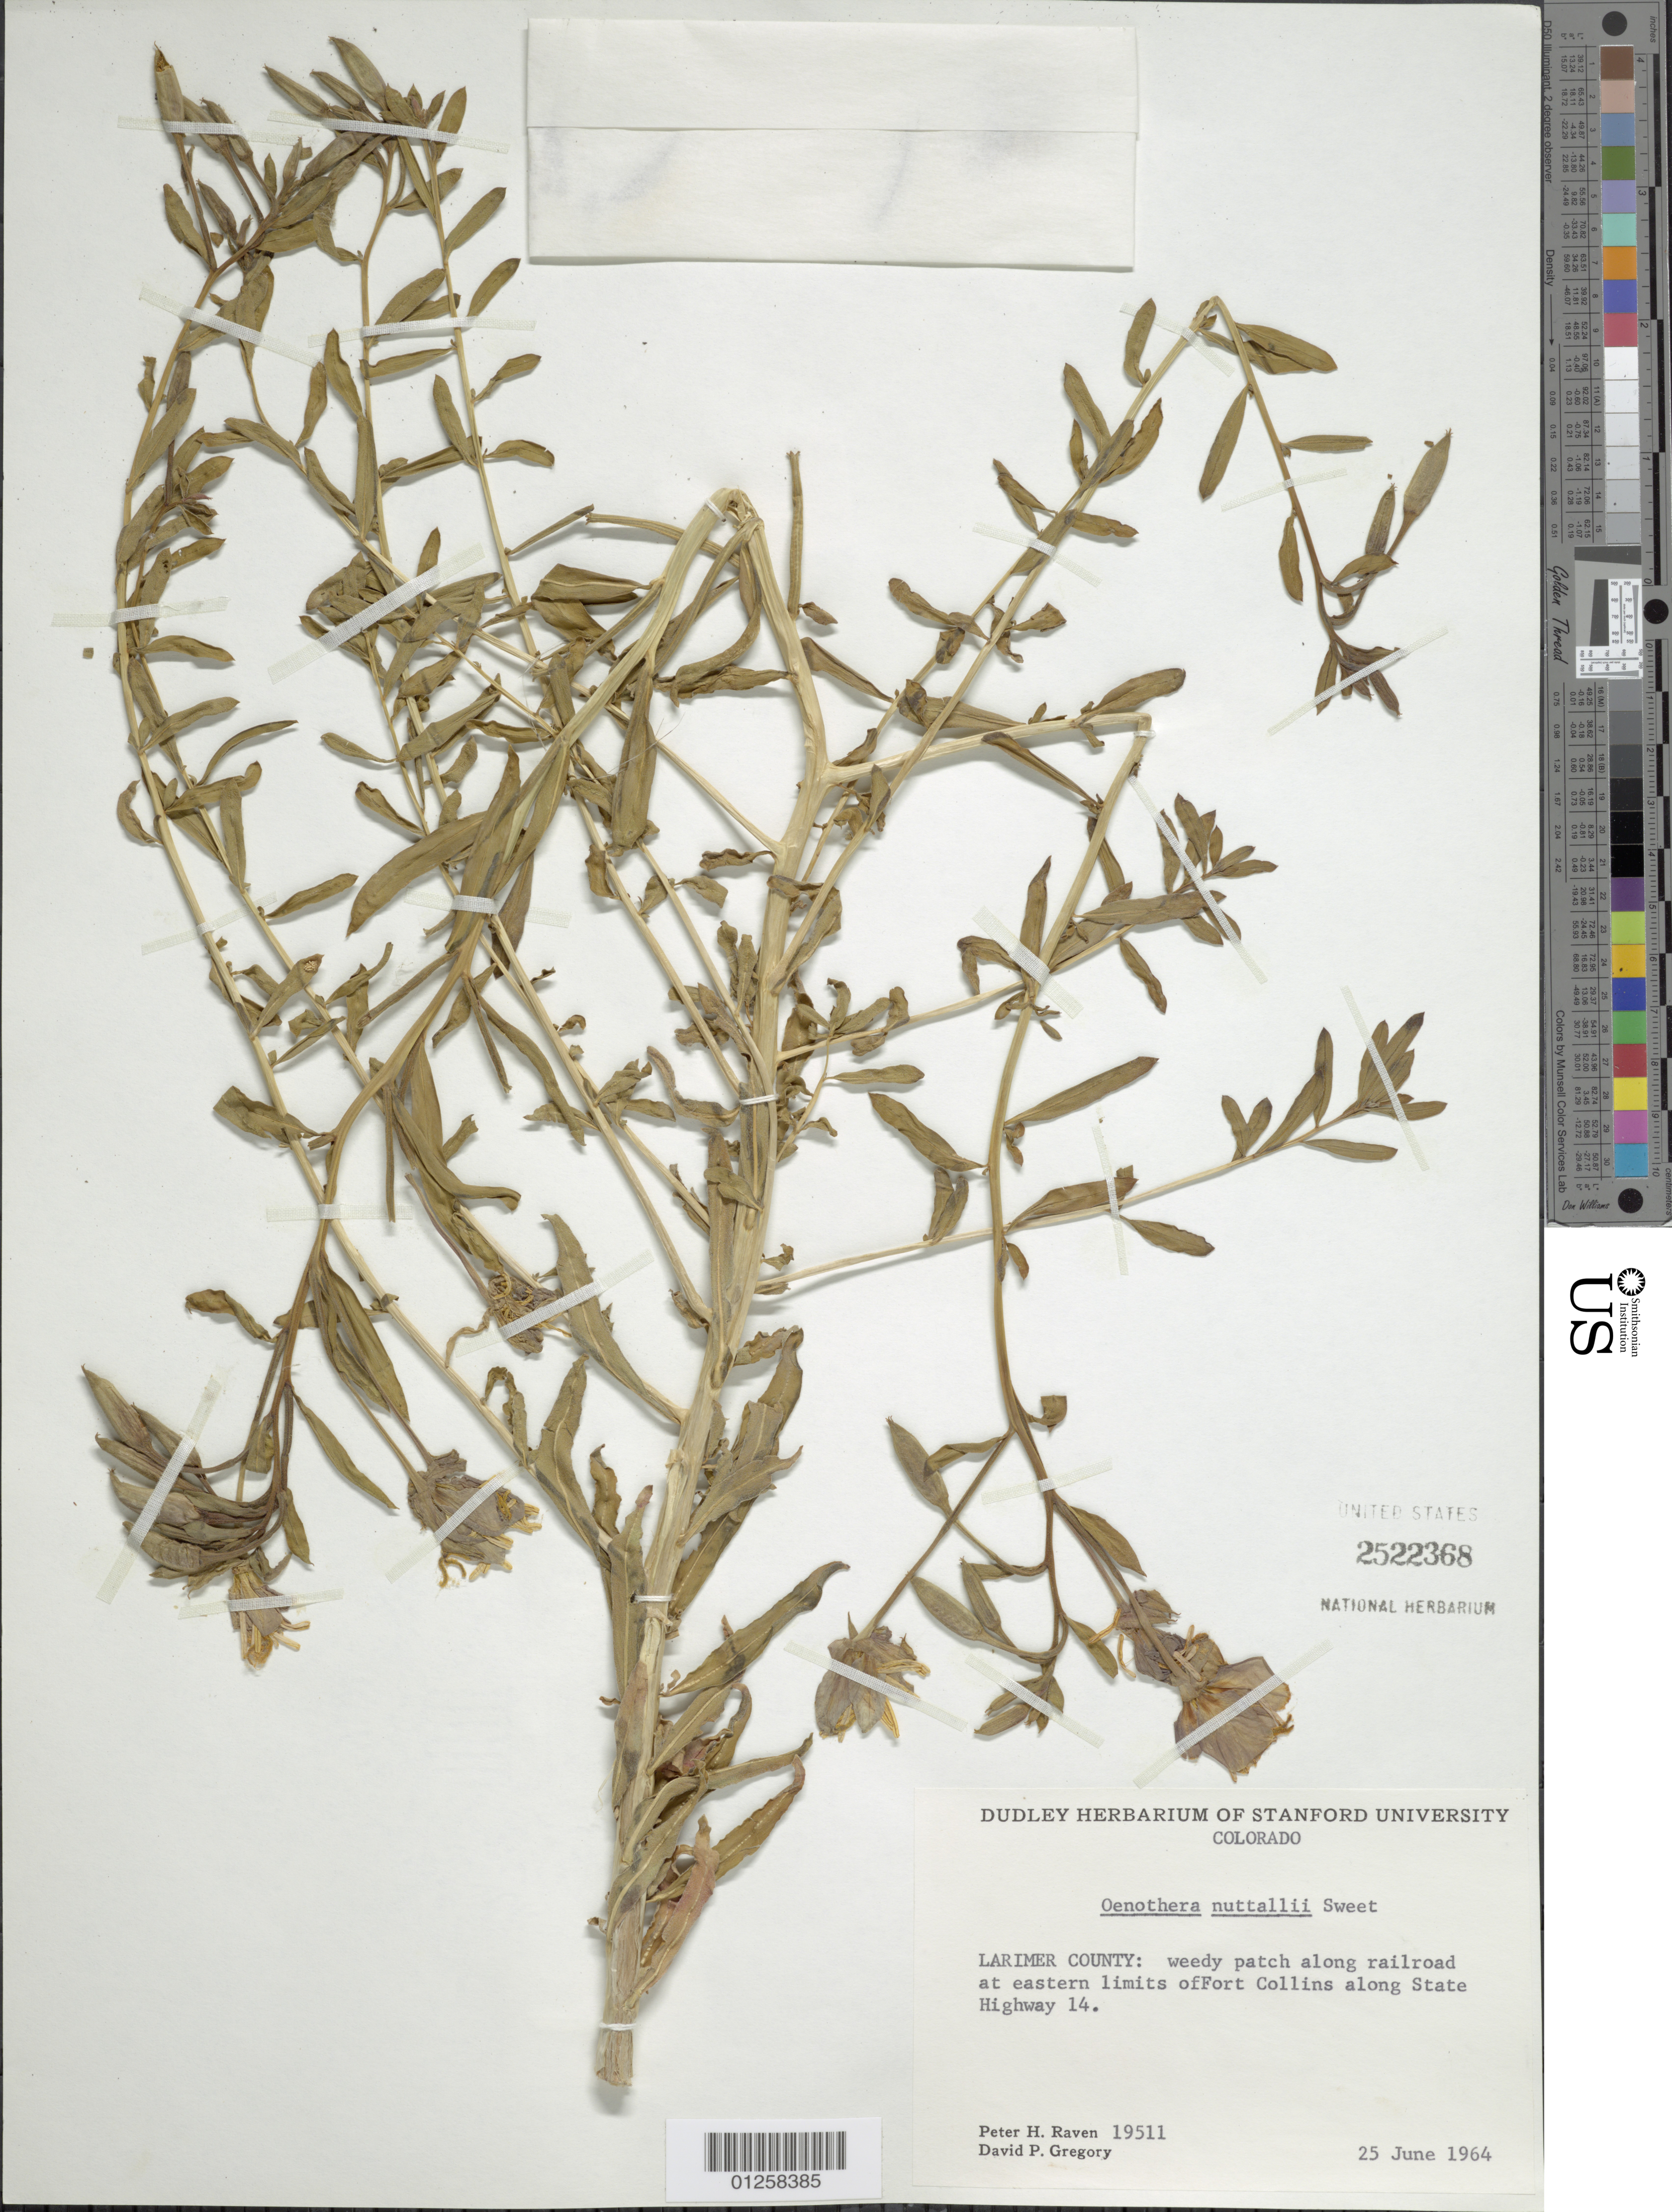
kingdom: Plantae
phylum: Tracheophyta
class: Magnoliopsida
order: Myrtales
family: Onagraceae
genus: Oenothera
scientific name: Oenothera nuttallii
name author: Sweet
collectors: P. H. Raven & D. Gregory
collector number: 19511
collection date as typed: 25 Jun 1964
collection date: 1964-06-25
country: United States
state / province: Colorado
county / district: Larimer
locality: Fort Collins along State Highway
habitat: Along railroad.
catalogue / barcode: US 2522386